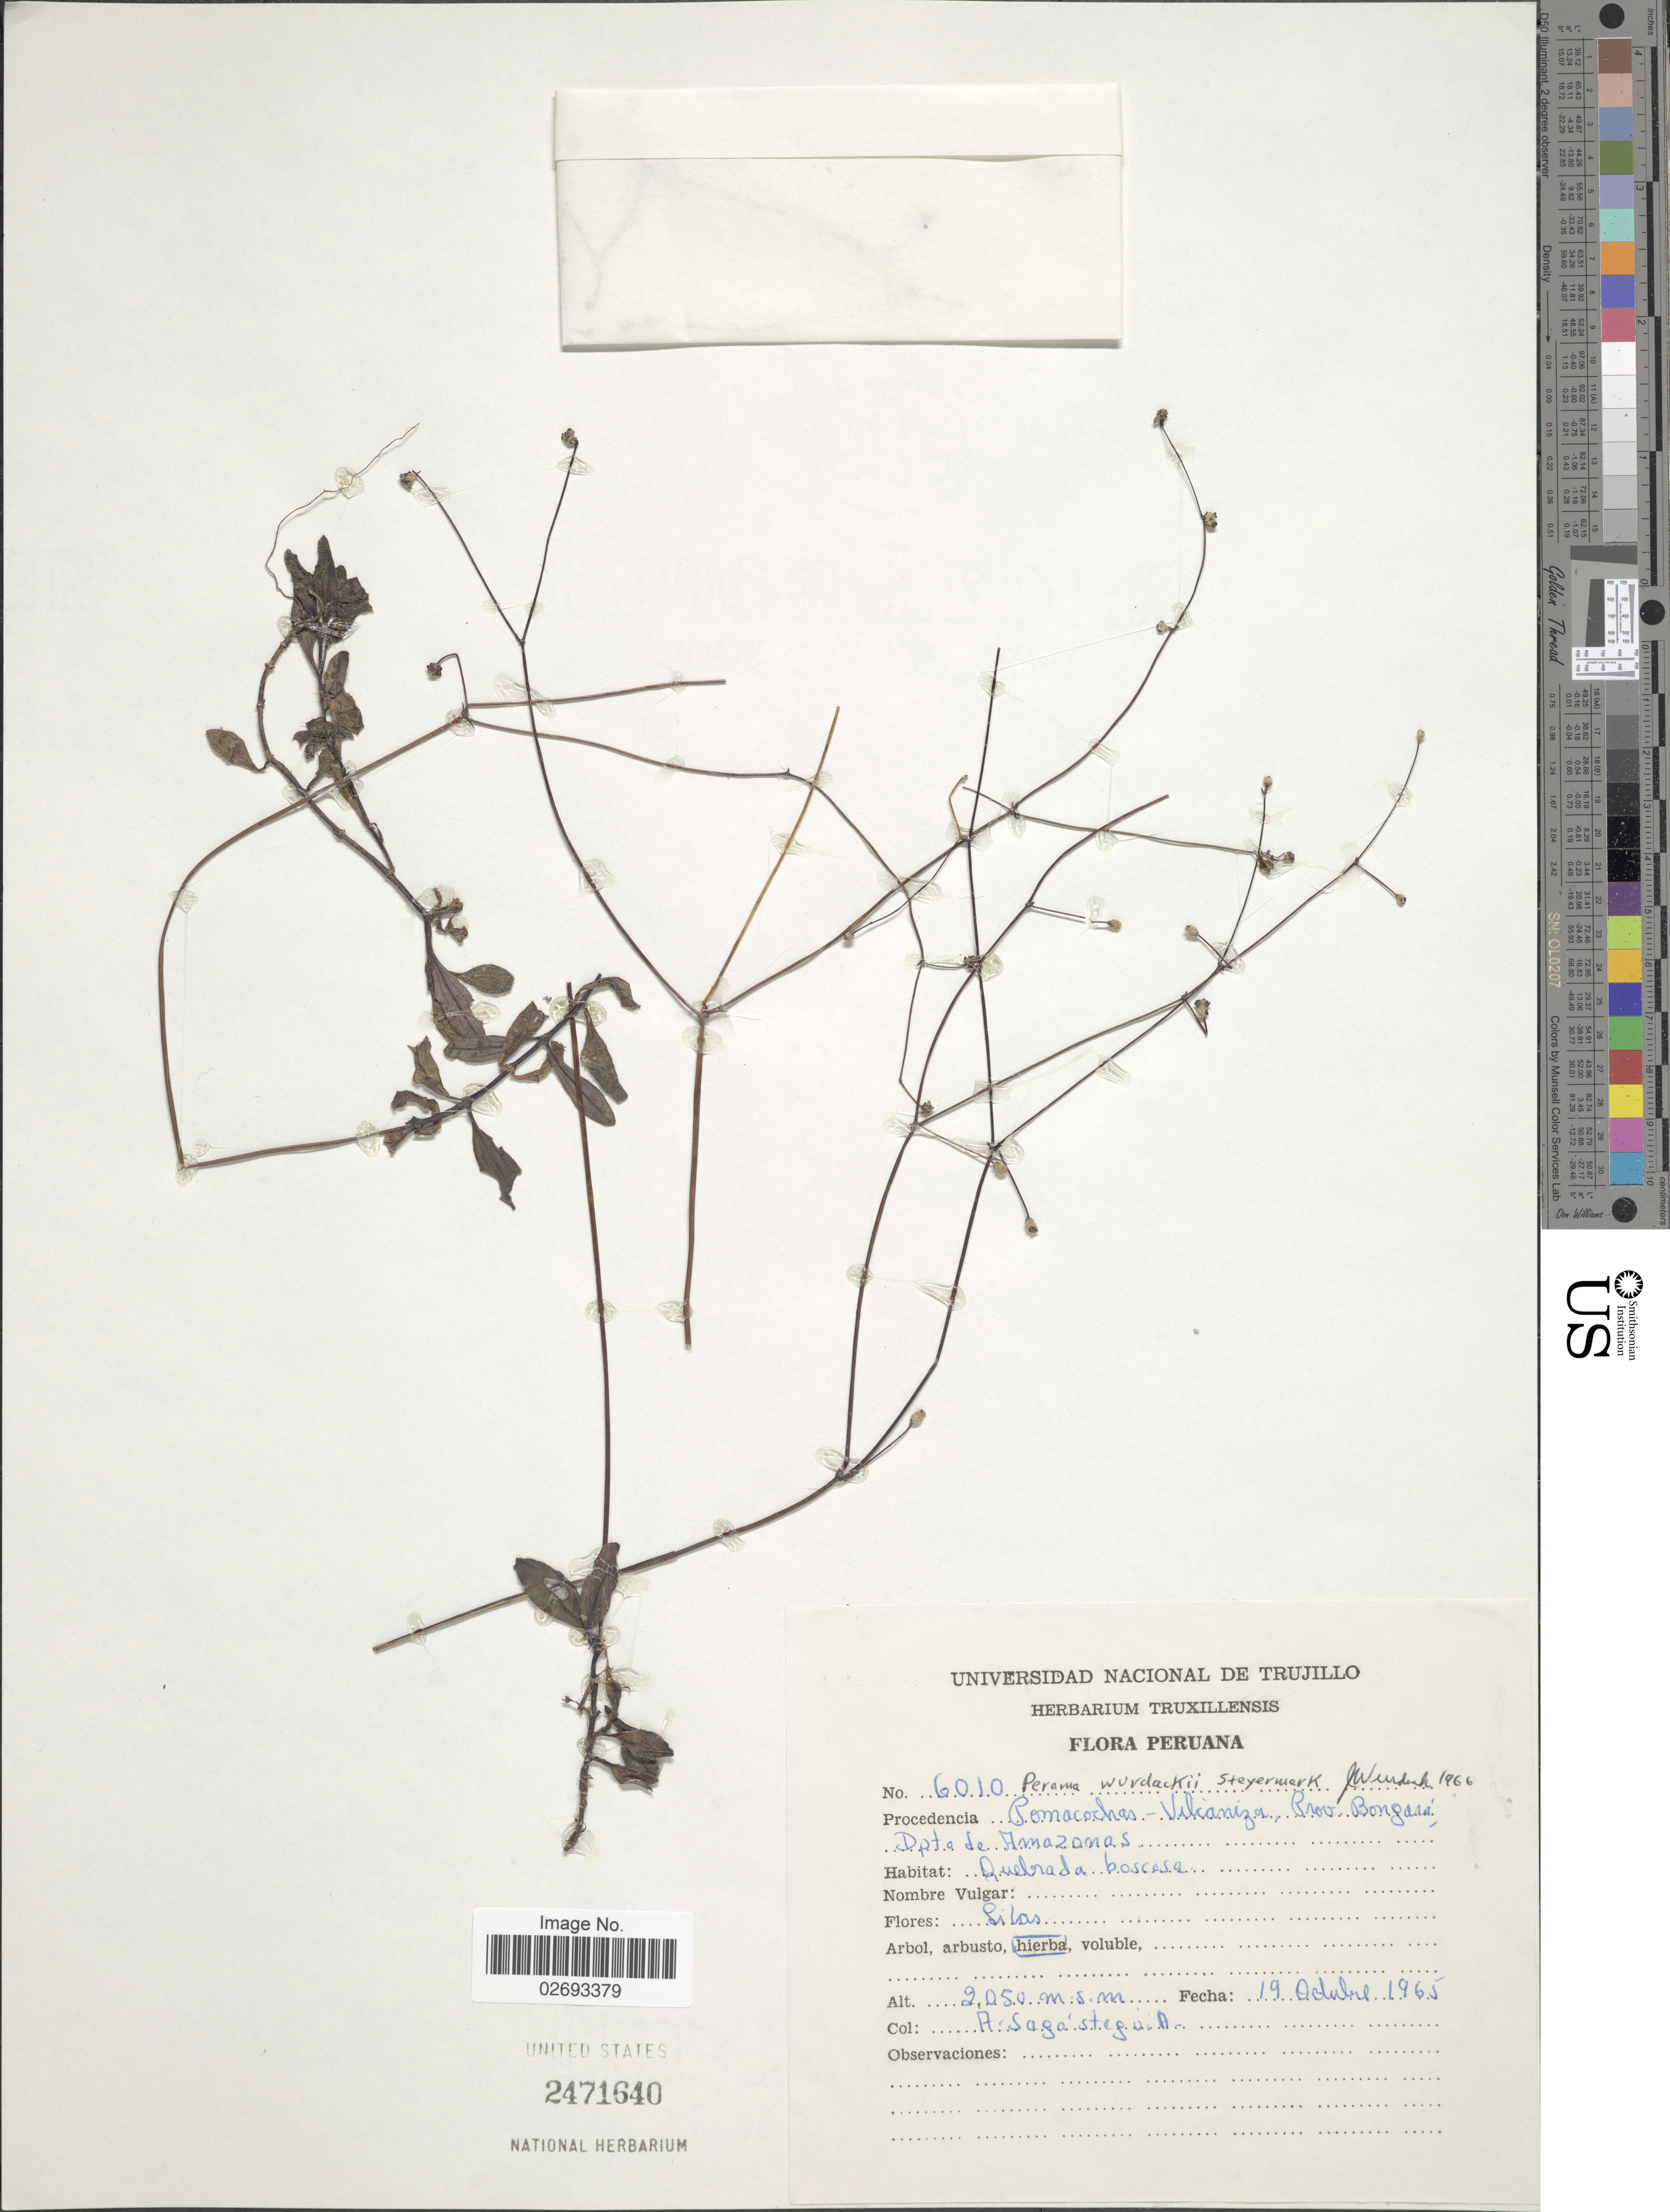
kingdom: Plantae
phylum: Tracheophyta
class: Magnoliopsida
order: Gentianales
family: Rubiaceae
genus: Perama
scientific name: Perama wurdackii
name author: Steyerm.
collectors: A. Sagástegui A.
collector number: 6010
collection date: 1965-10-19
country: Peru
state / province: Amazonas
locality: Pomacochas-Vilcaniza, Prov. Bongara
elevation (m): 2050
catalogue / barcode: US 2471640